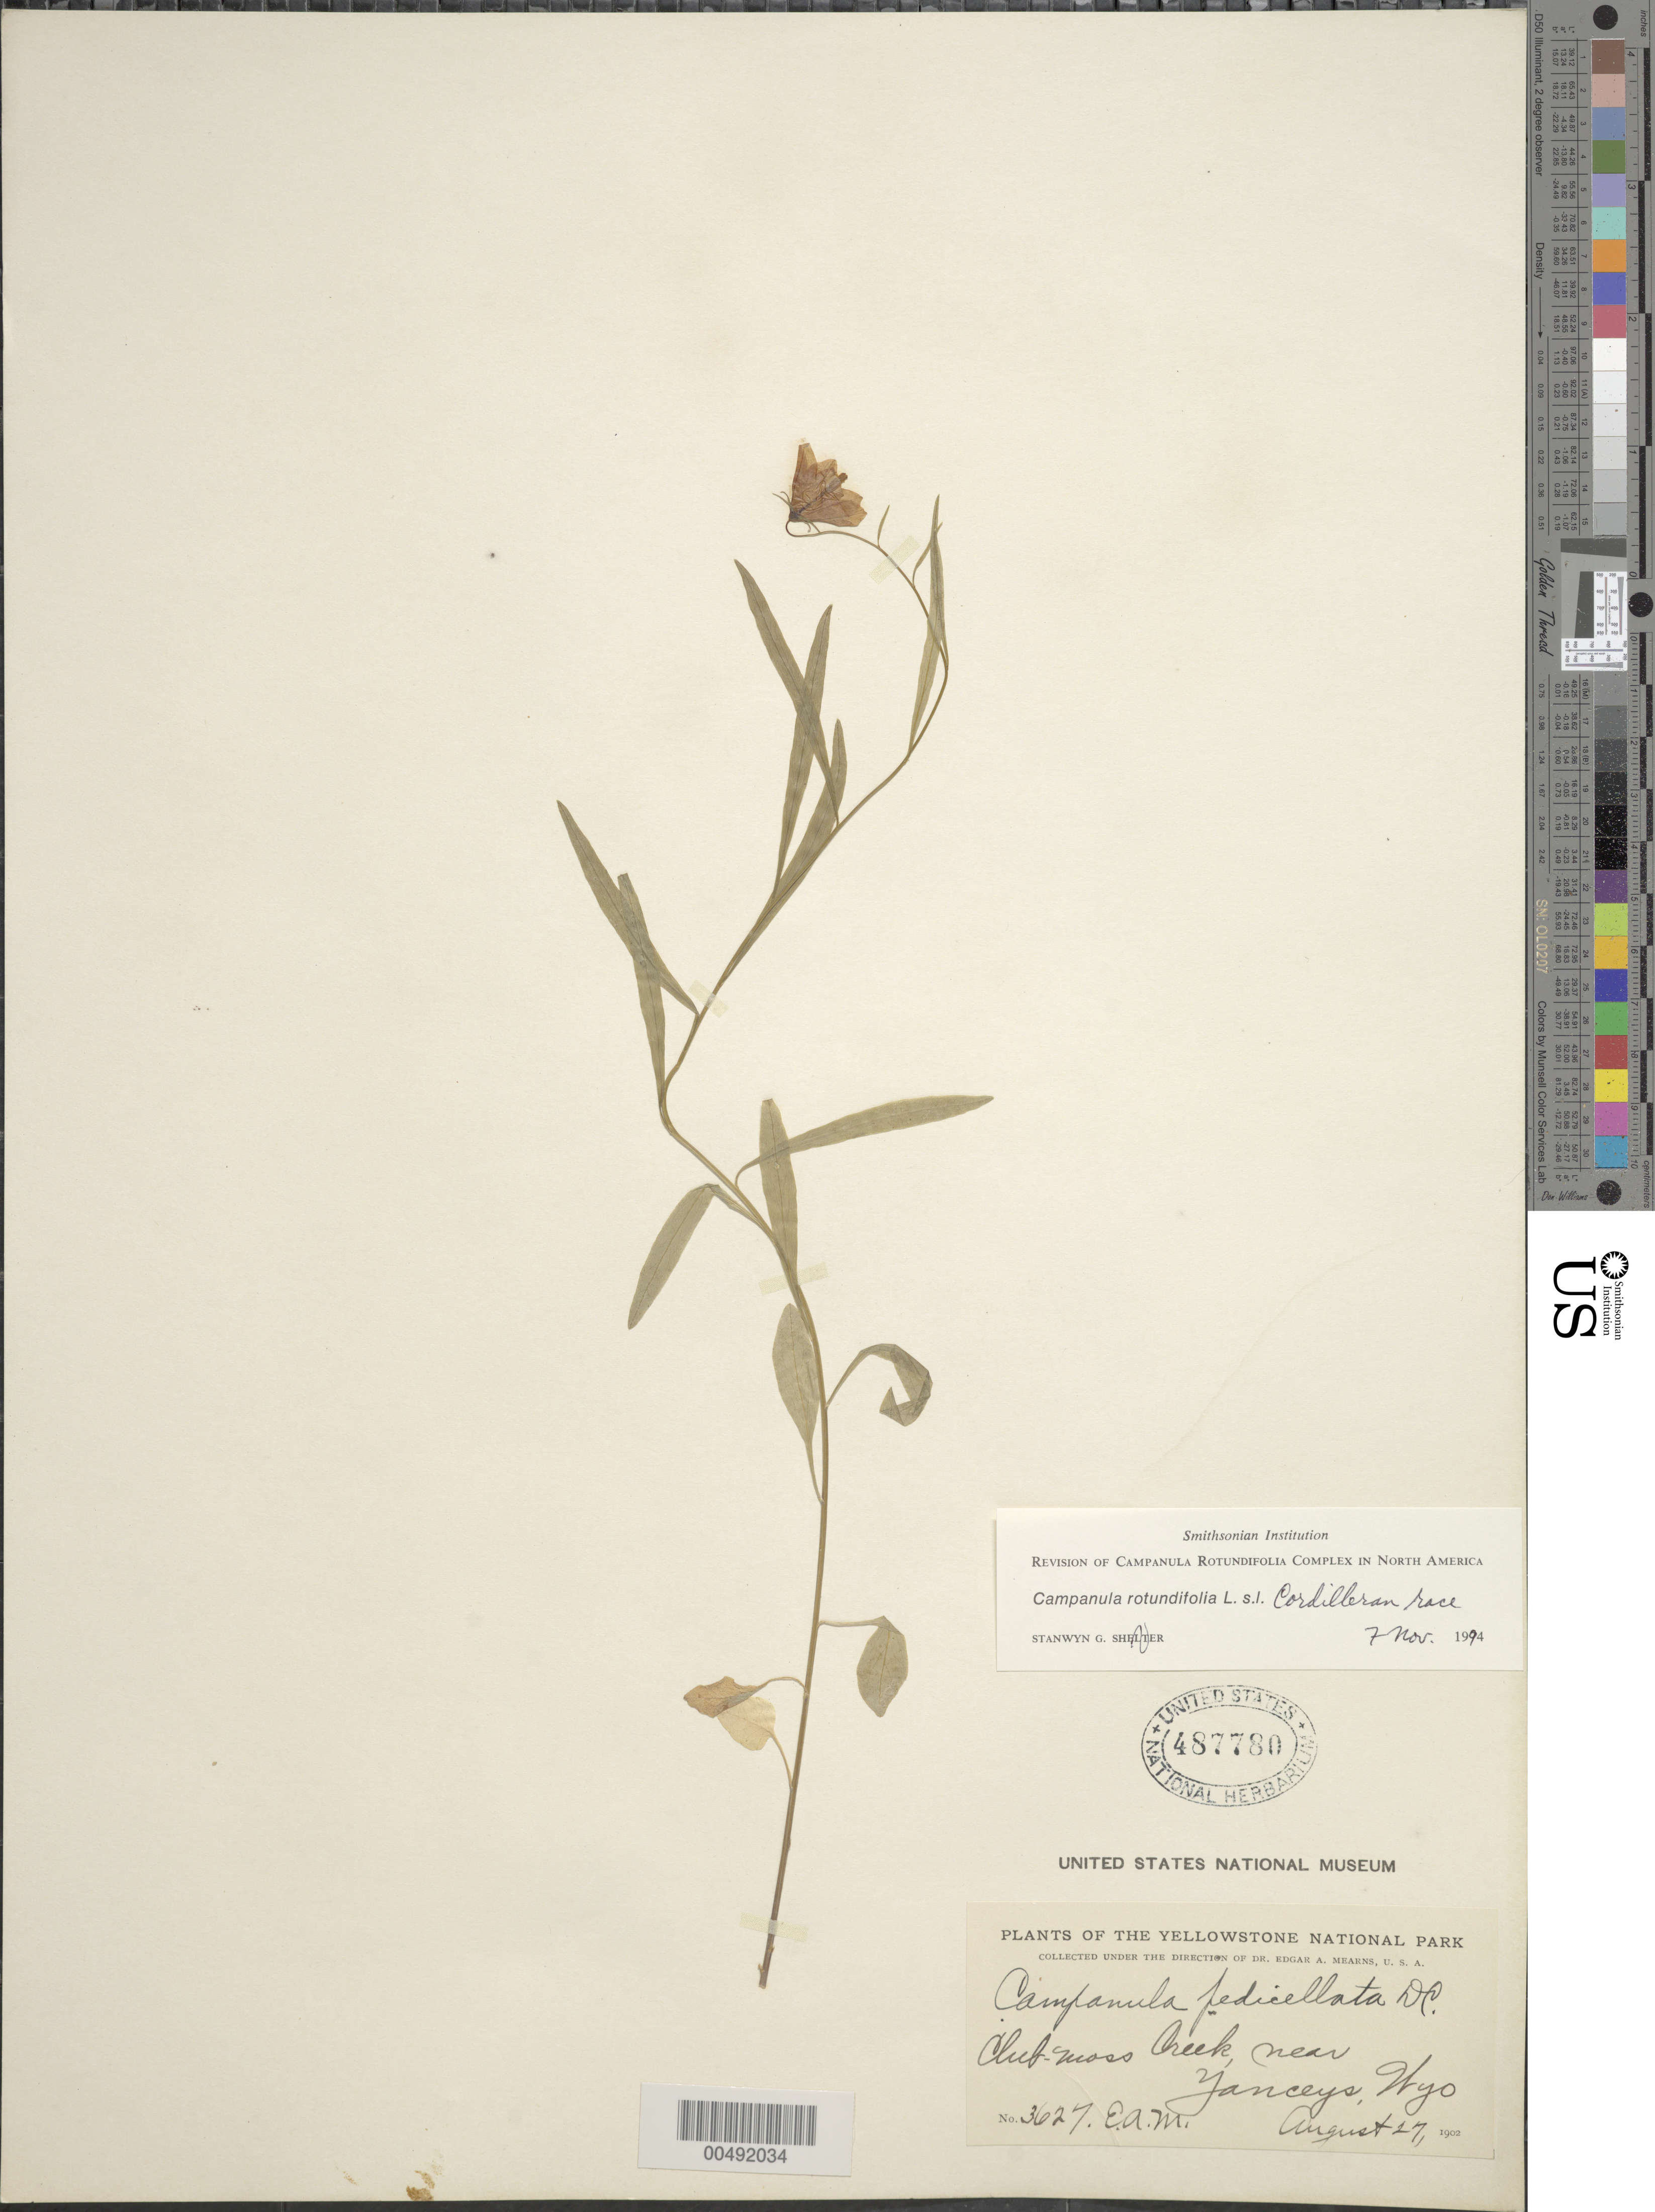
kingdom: Plantae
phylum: Tracheophyta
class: Magnoliopsida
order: Asterales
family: Campanulaceae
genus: Campanula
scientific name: Campanula rotundifolia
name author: L.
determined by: Shetler, Stanwyn G., (US), NMNH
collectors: E. A. Mearns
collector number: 3627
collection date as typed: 27 Aug 1902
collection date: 1902-08-27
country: United States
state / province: Wyoming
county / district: Park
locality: Yellowstone National Park, near Yanceys, Club Moss Creek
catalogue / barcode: US 487780